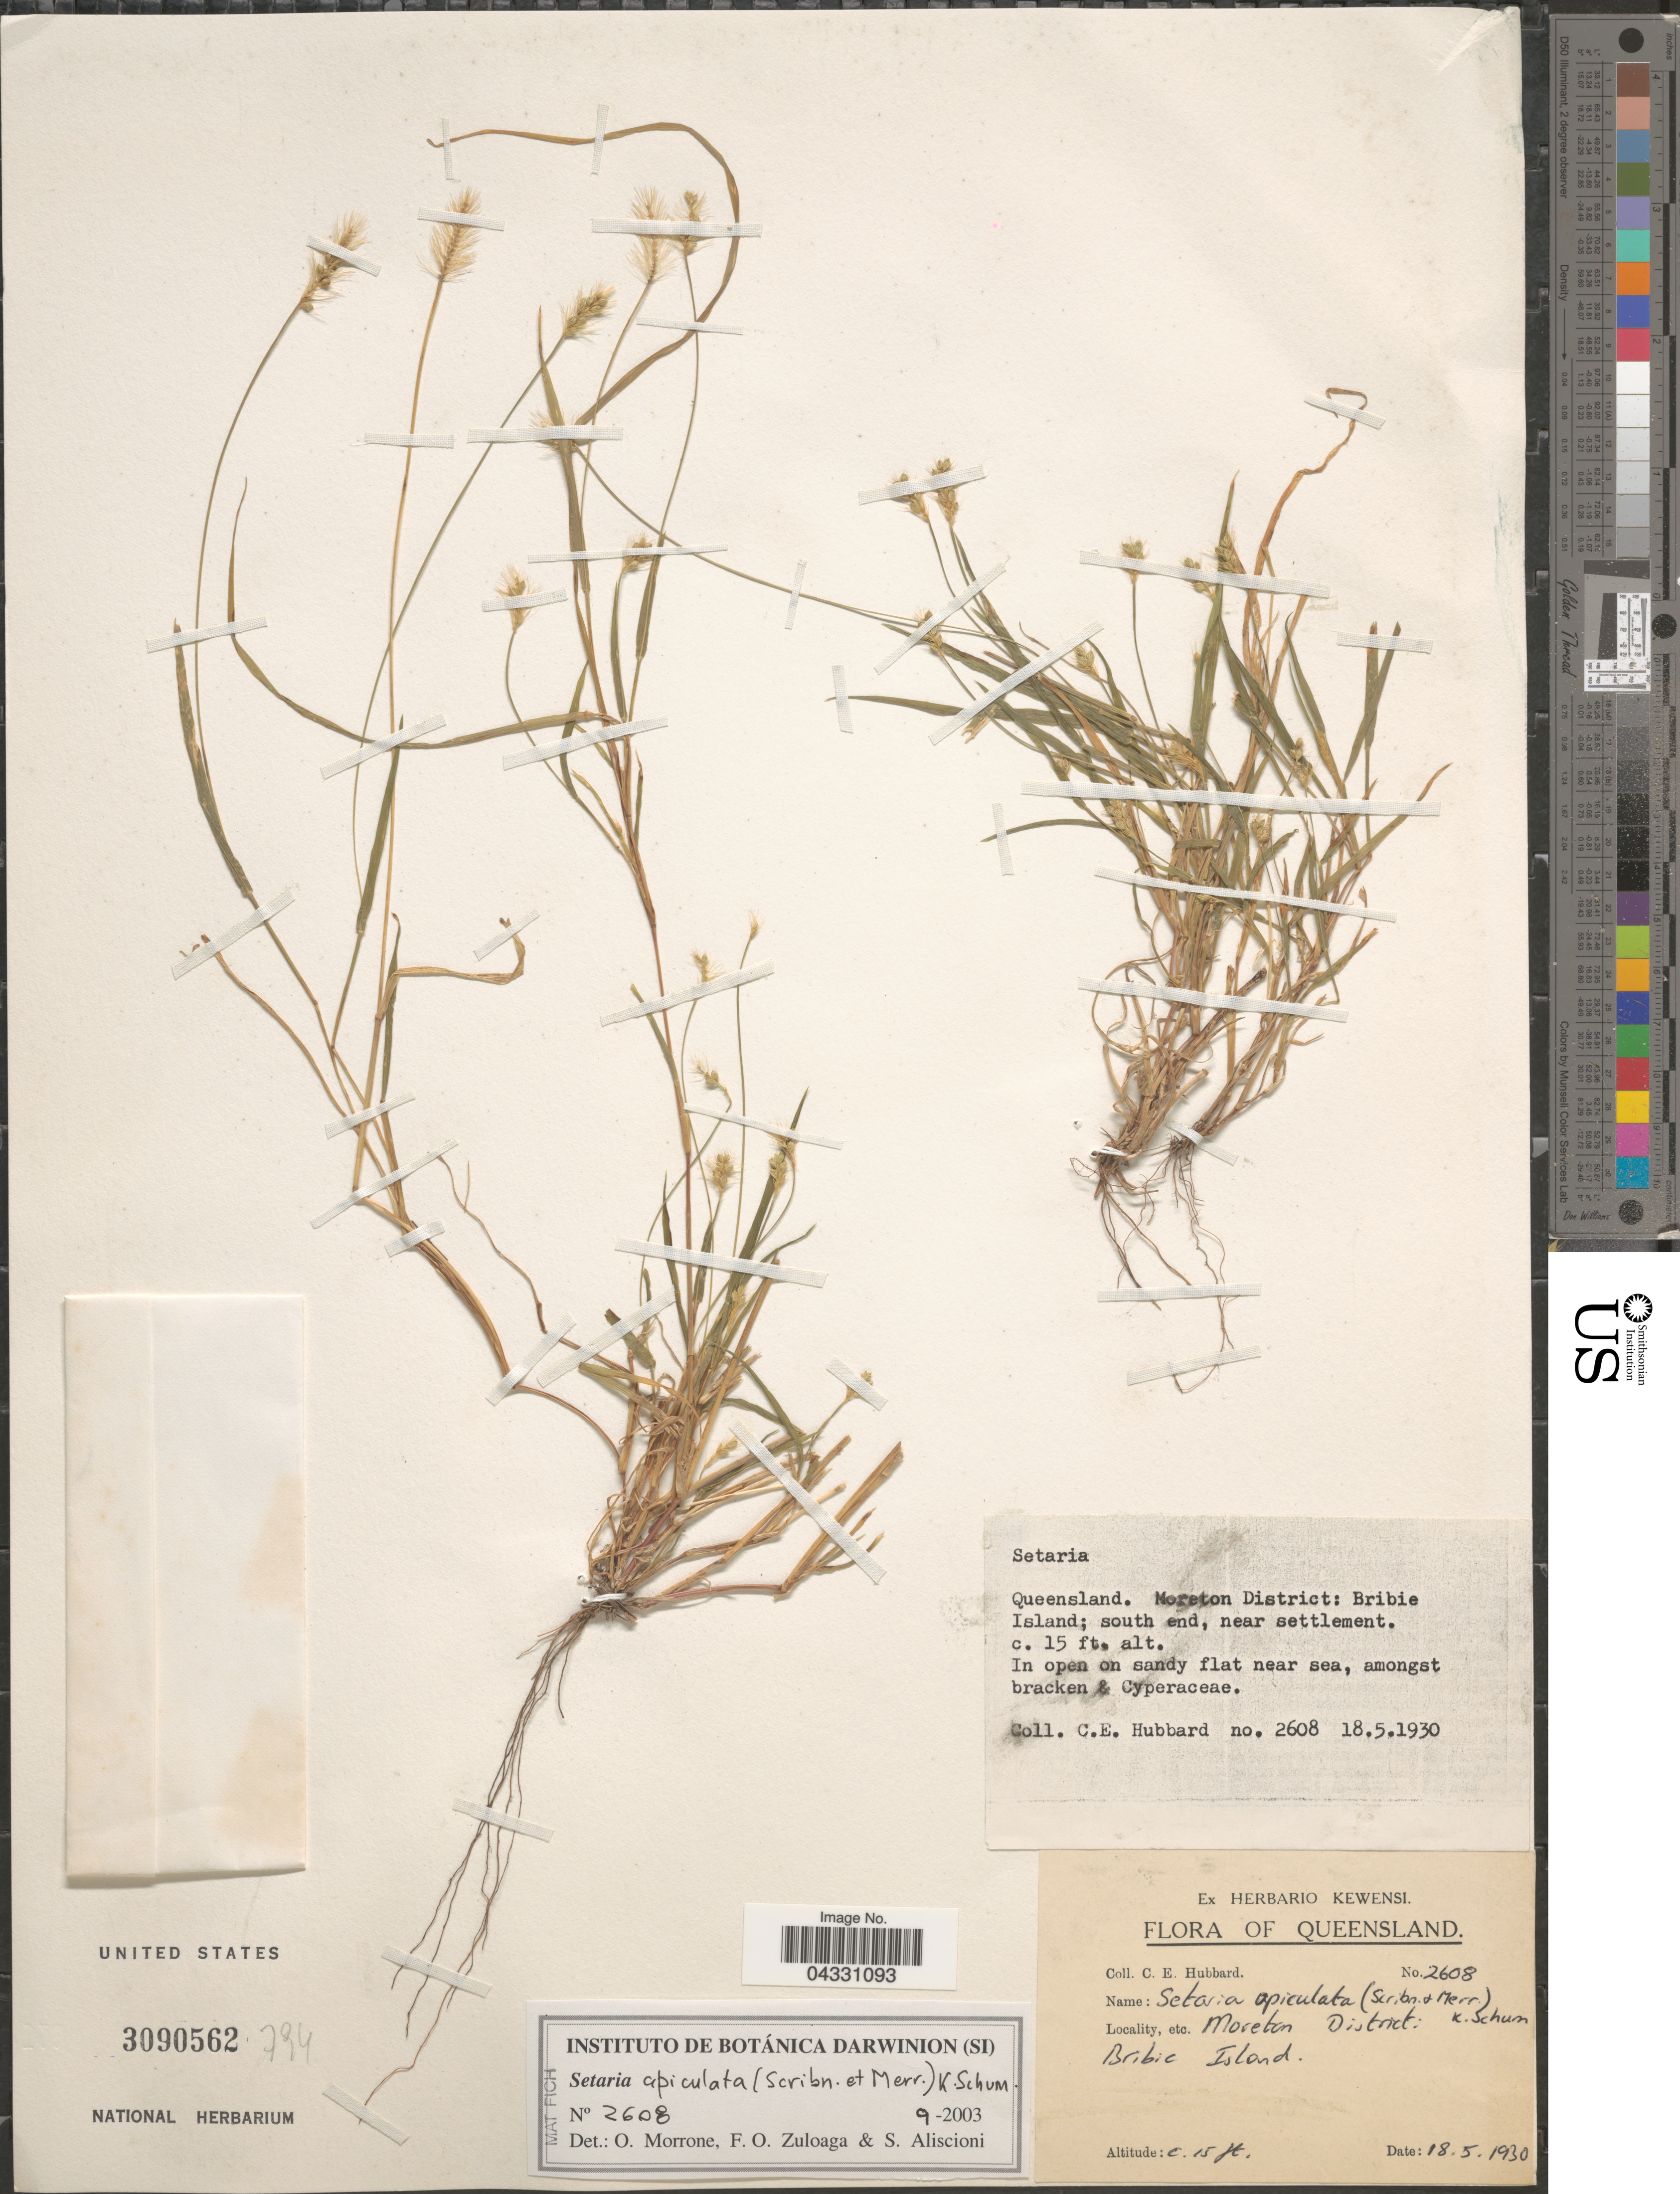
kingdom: Plantae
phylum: Tracheophyta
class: Liliopsida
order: Poales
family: Poaceae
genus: Setaria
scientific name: Setaria apiculata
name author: (Scribn. & Merr.) K. Schum.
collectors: C. E. Hubbard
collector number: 2608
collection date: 1930-05-18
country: Australia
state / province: Queensland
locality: Moreton District: Bribie Island; south end, near settlement.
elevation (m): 5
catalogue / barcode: US 3090562